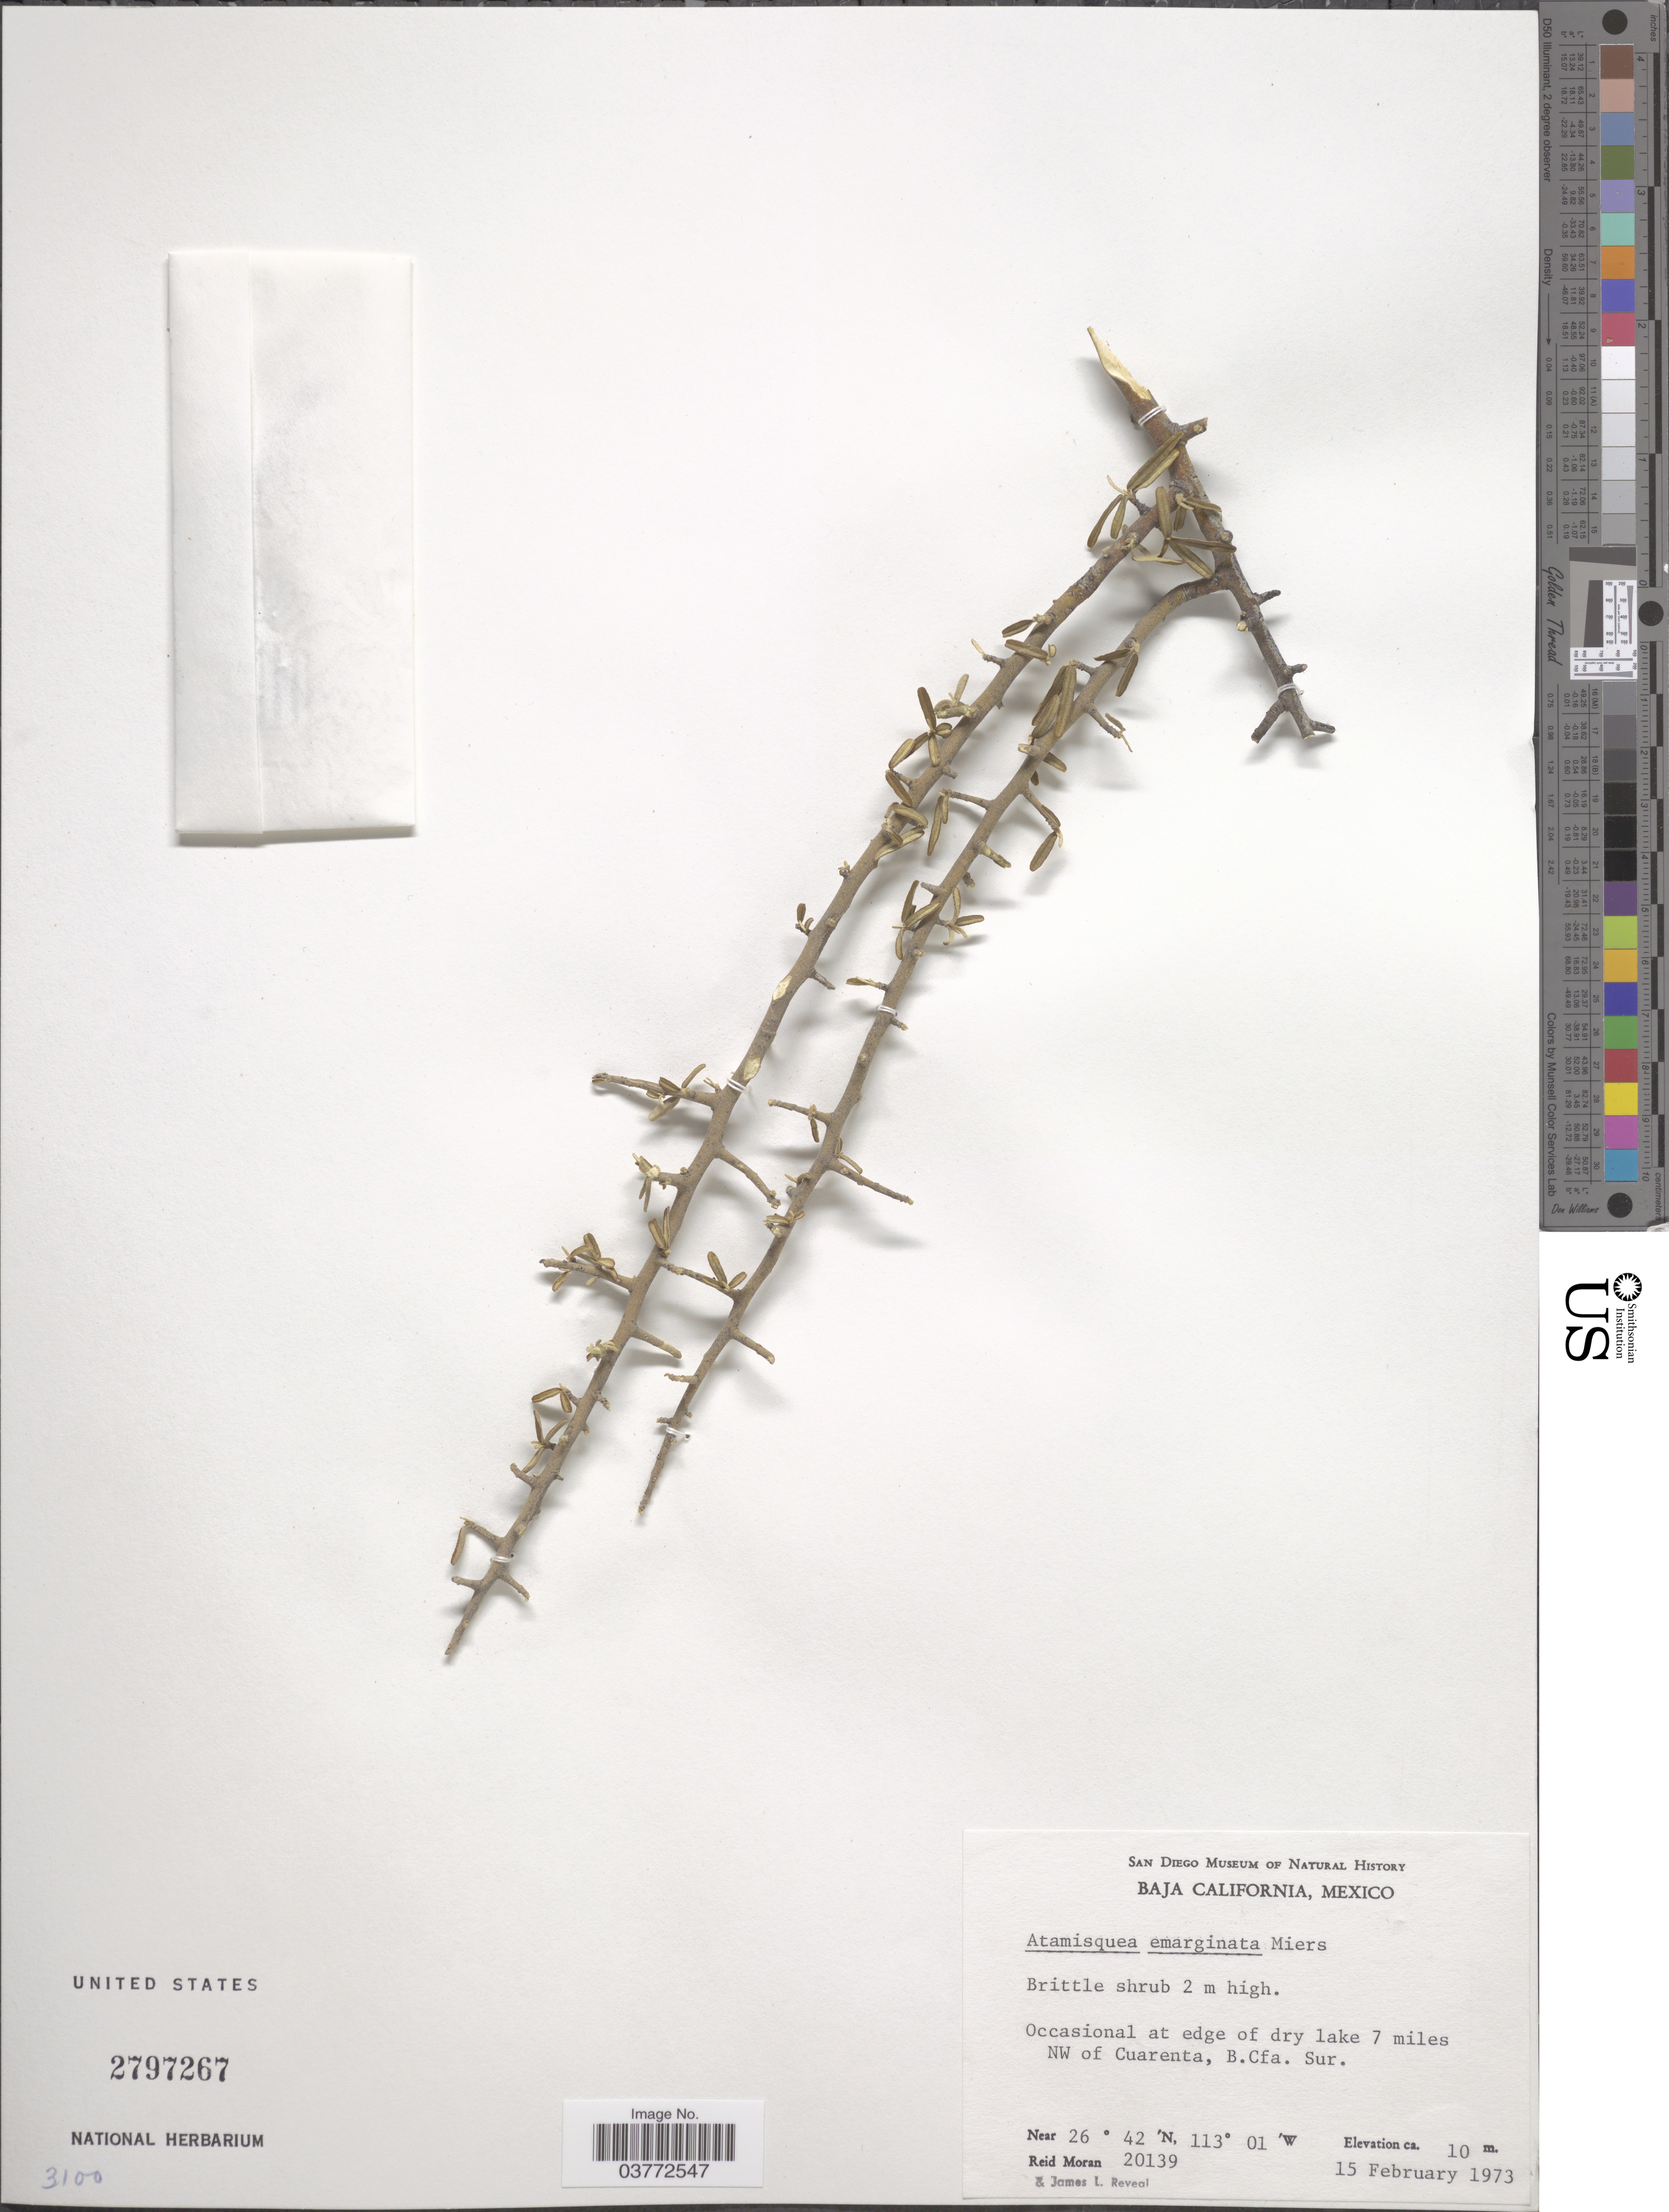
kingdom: Plantae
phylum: Tracheophyta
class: Magnoliopsida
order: Brassicales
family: Capparaceae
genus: Atamisquea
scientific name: Atamisquea emarginata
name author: Miers ex Hook. & Arn.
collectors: R. Moran & J. L. Reveal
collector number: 20139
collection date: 1973-02-15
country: Mexico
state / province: Baja California Sur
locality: Occasional at edge of dry lake 7 miles NW of Cuarenta, B. Cfa. Sur.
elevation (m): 10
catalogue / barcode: US 2797267